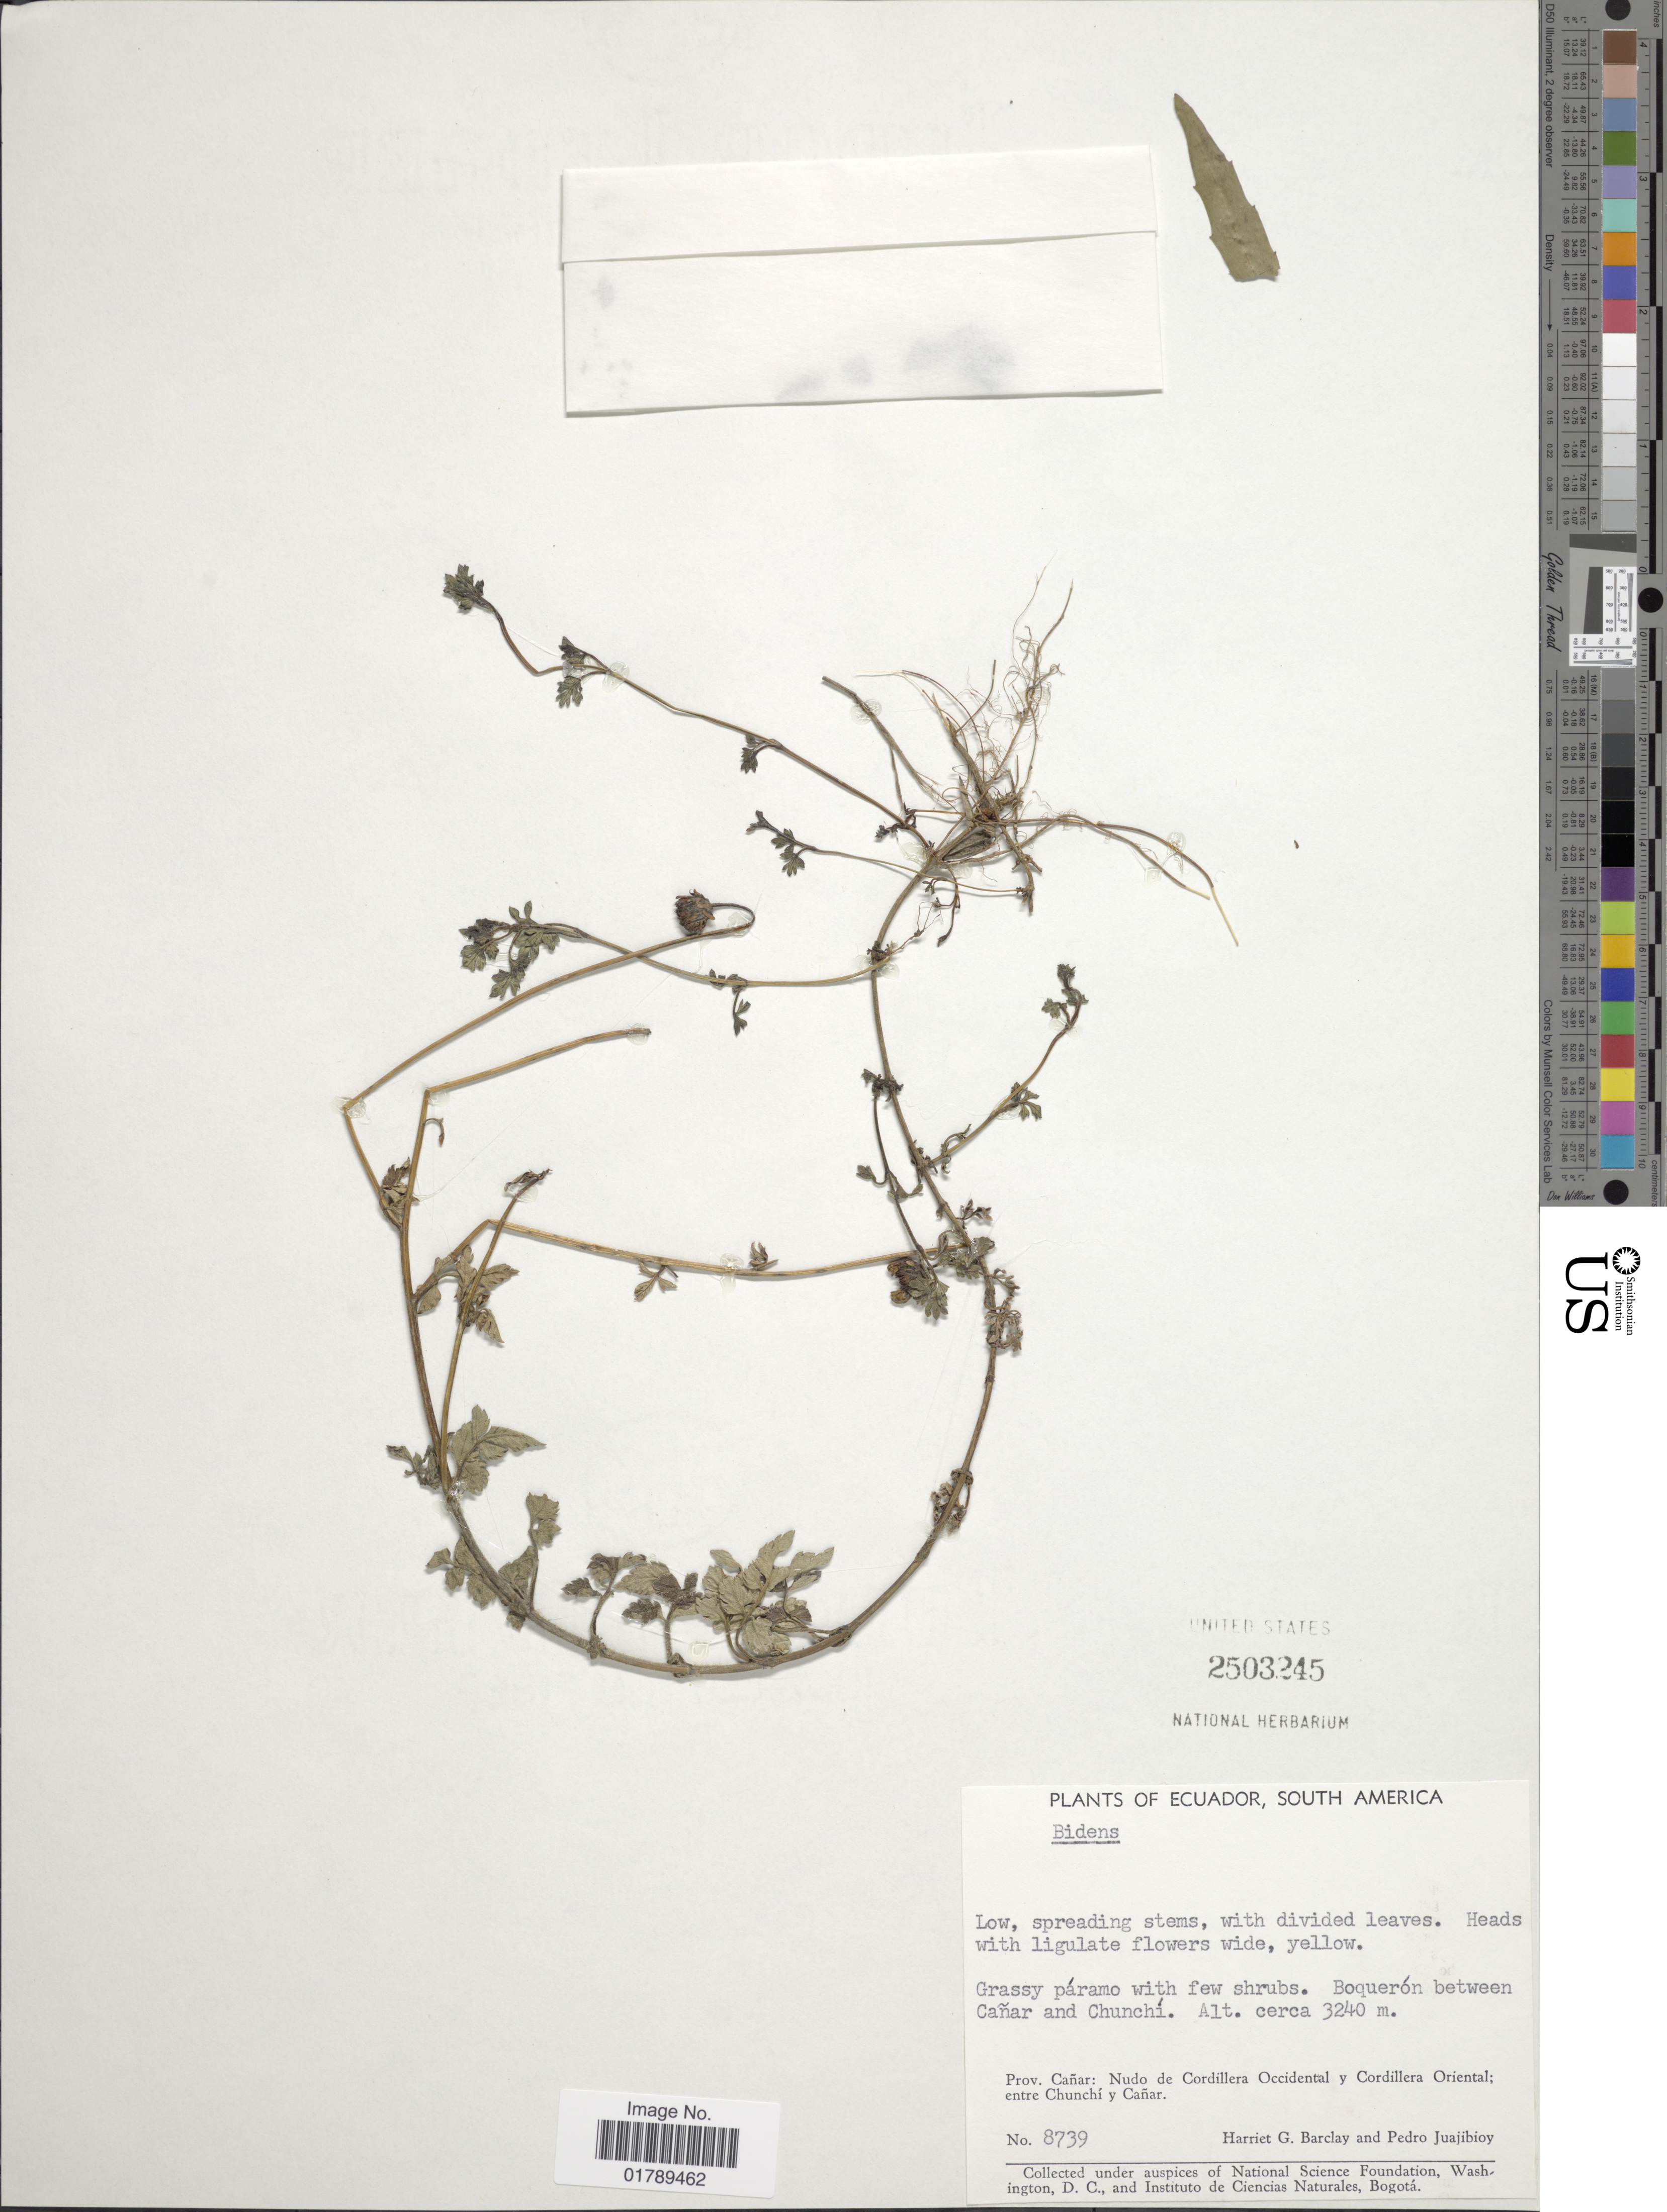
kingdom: Plantae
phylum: Tracheophyta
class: Magnoliopsida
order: Asterales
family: Asteraceae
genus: Bidens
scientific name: Bidens sp.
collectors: H. G. Barclay & P. Juajibioy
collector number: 8739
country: Ecuador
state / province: Cañar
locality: Prov. Cañar. Nudo de Cordillera Occidental y Cordillera Oriental entre Chunchi y Cañar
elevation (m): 3240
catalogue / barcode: US 2503245